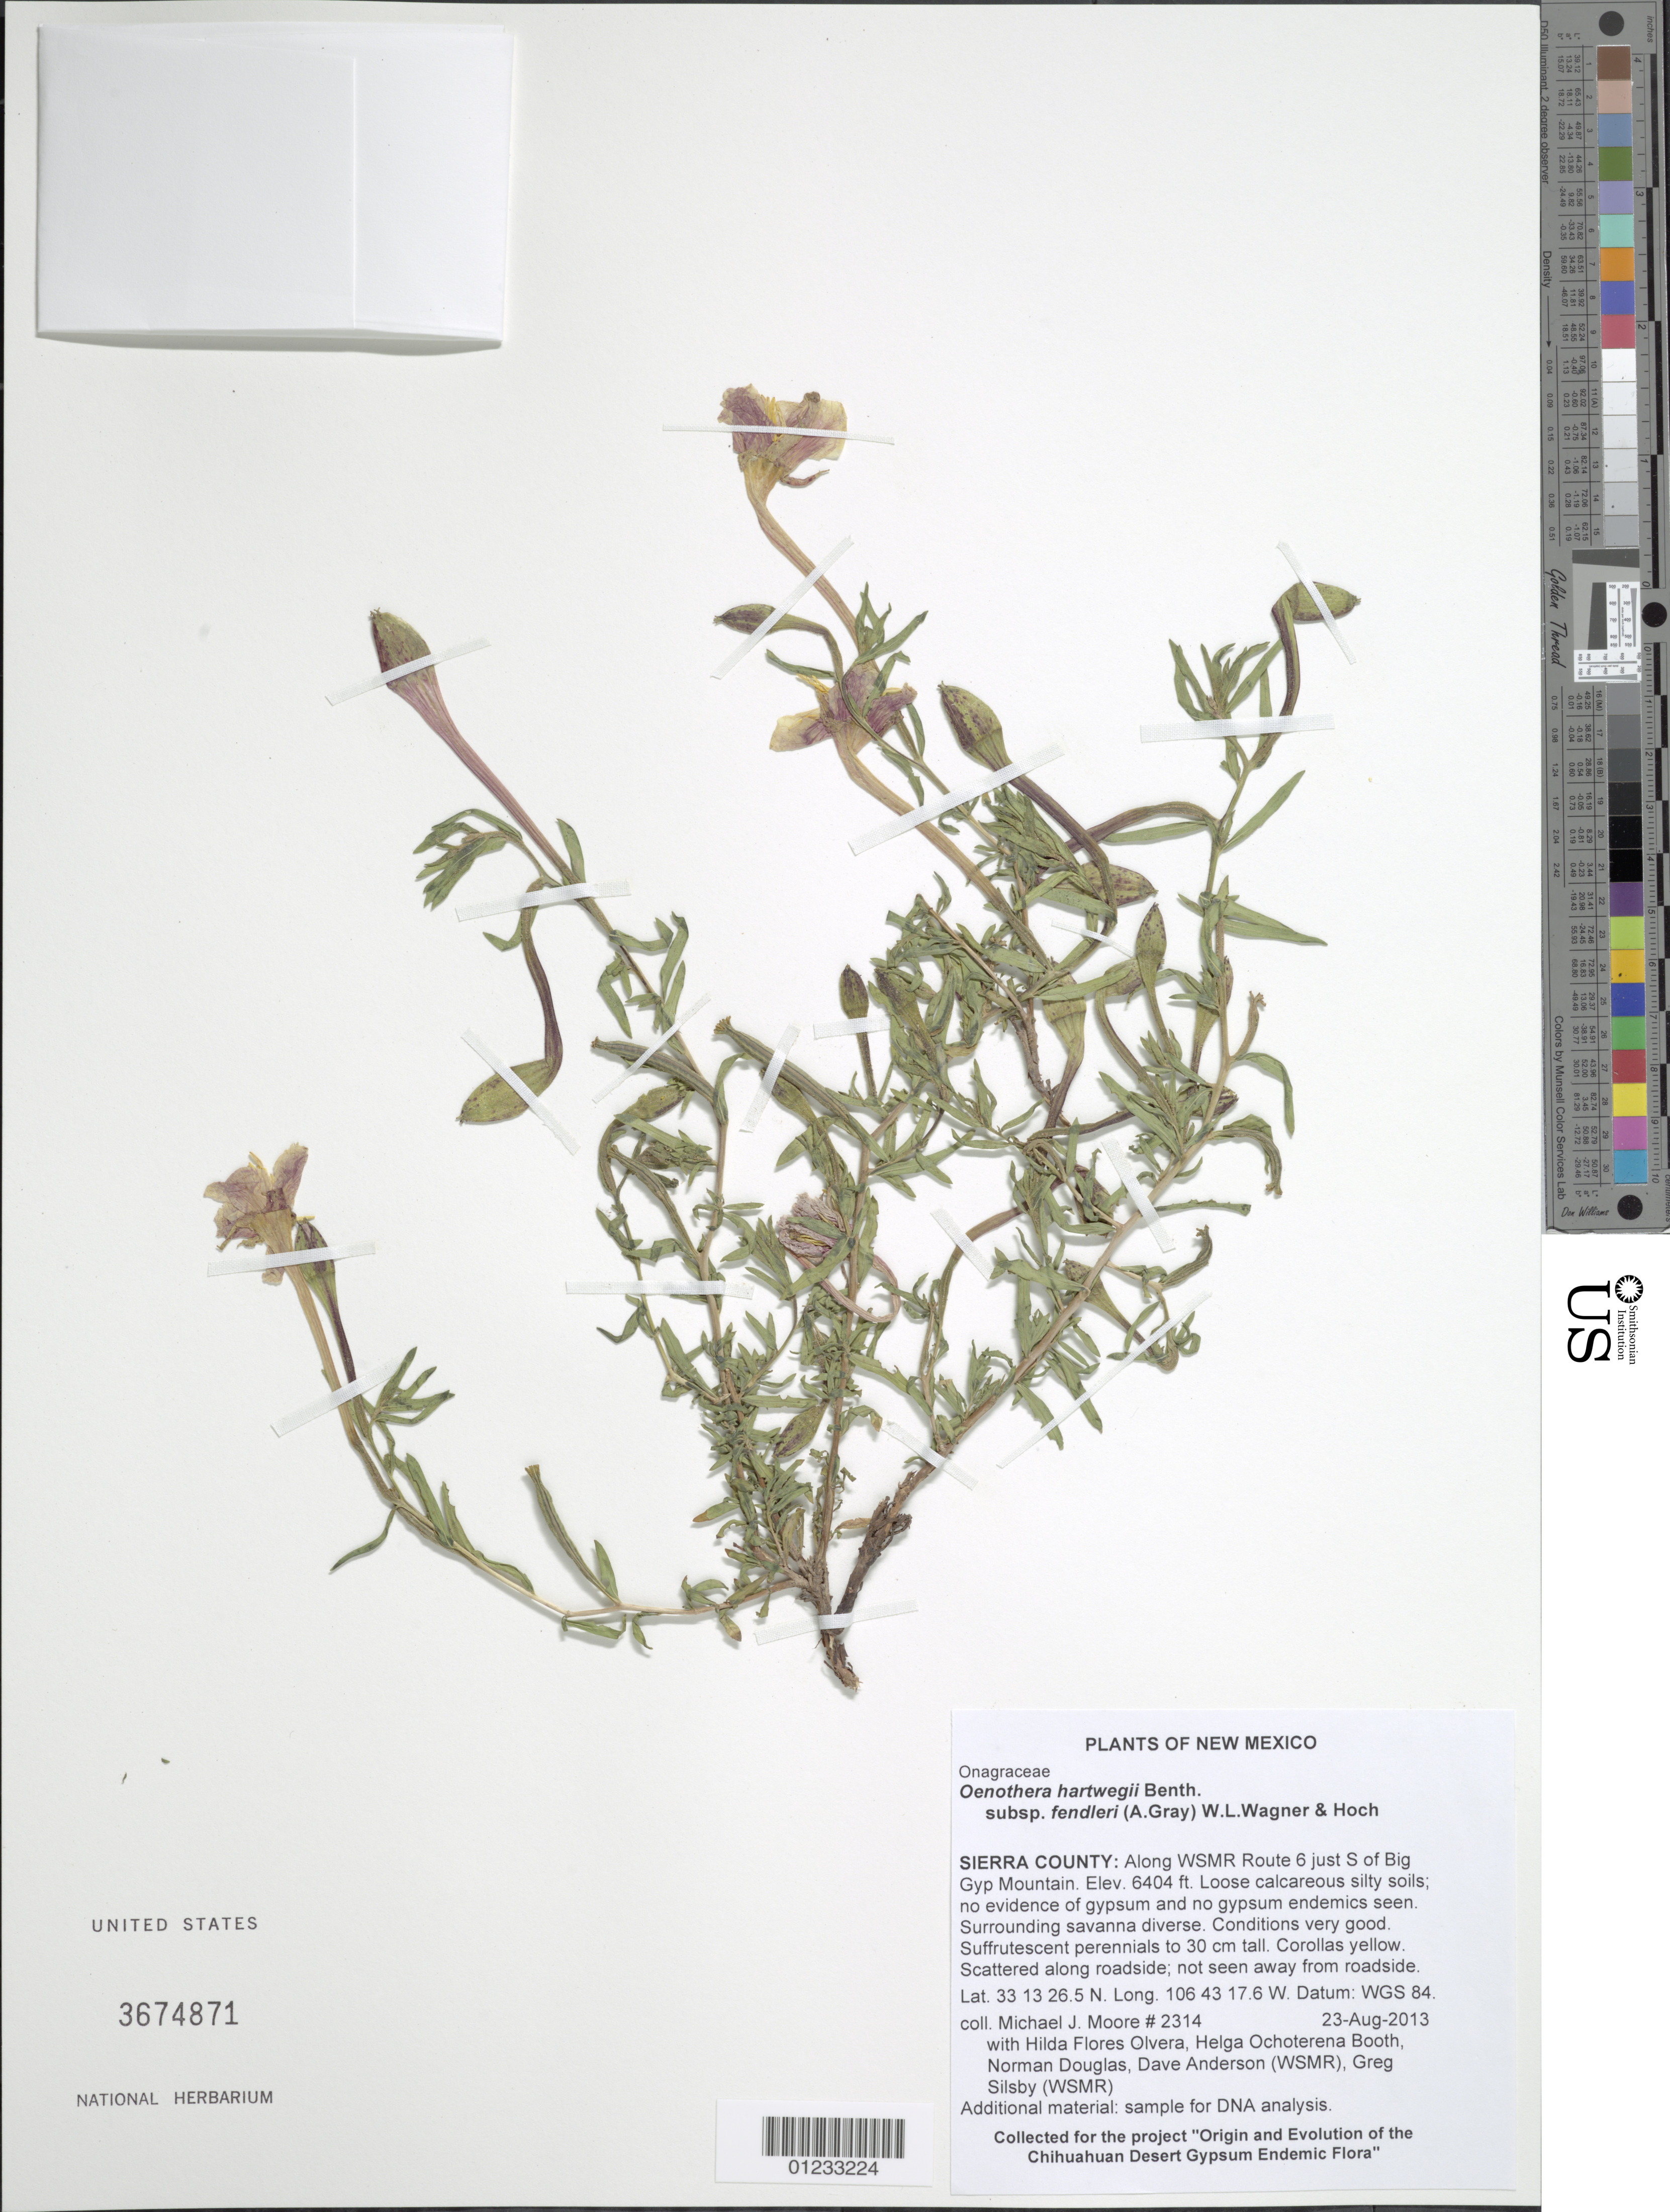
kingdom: Plantae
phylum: Tracheophyta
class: Magnoliopsida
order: Myrtales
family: Onagraceae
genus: Oenothera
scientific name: Oenothera hartwegii subsp. fendleri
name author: (A. Gray) W.L. Wagner & Hoch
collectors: M. J. Moore, H. Flores Olvera, H. Ochoterena-Booth, N. Douglas, D. Anderson & G. Silsby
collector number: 2314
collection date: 2009-08-22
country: United States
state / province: New Mexico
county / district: Sierra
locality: Along WSMR Route 6 just S of Big Gyp Mountain.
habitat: Loose calcareous silty soils; no evidence of gypsum and no gypsum endemics collected. Surrounding savanna diverse. Conditions very good.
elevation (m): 1952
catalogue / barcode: US 3674871